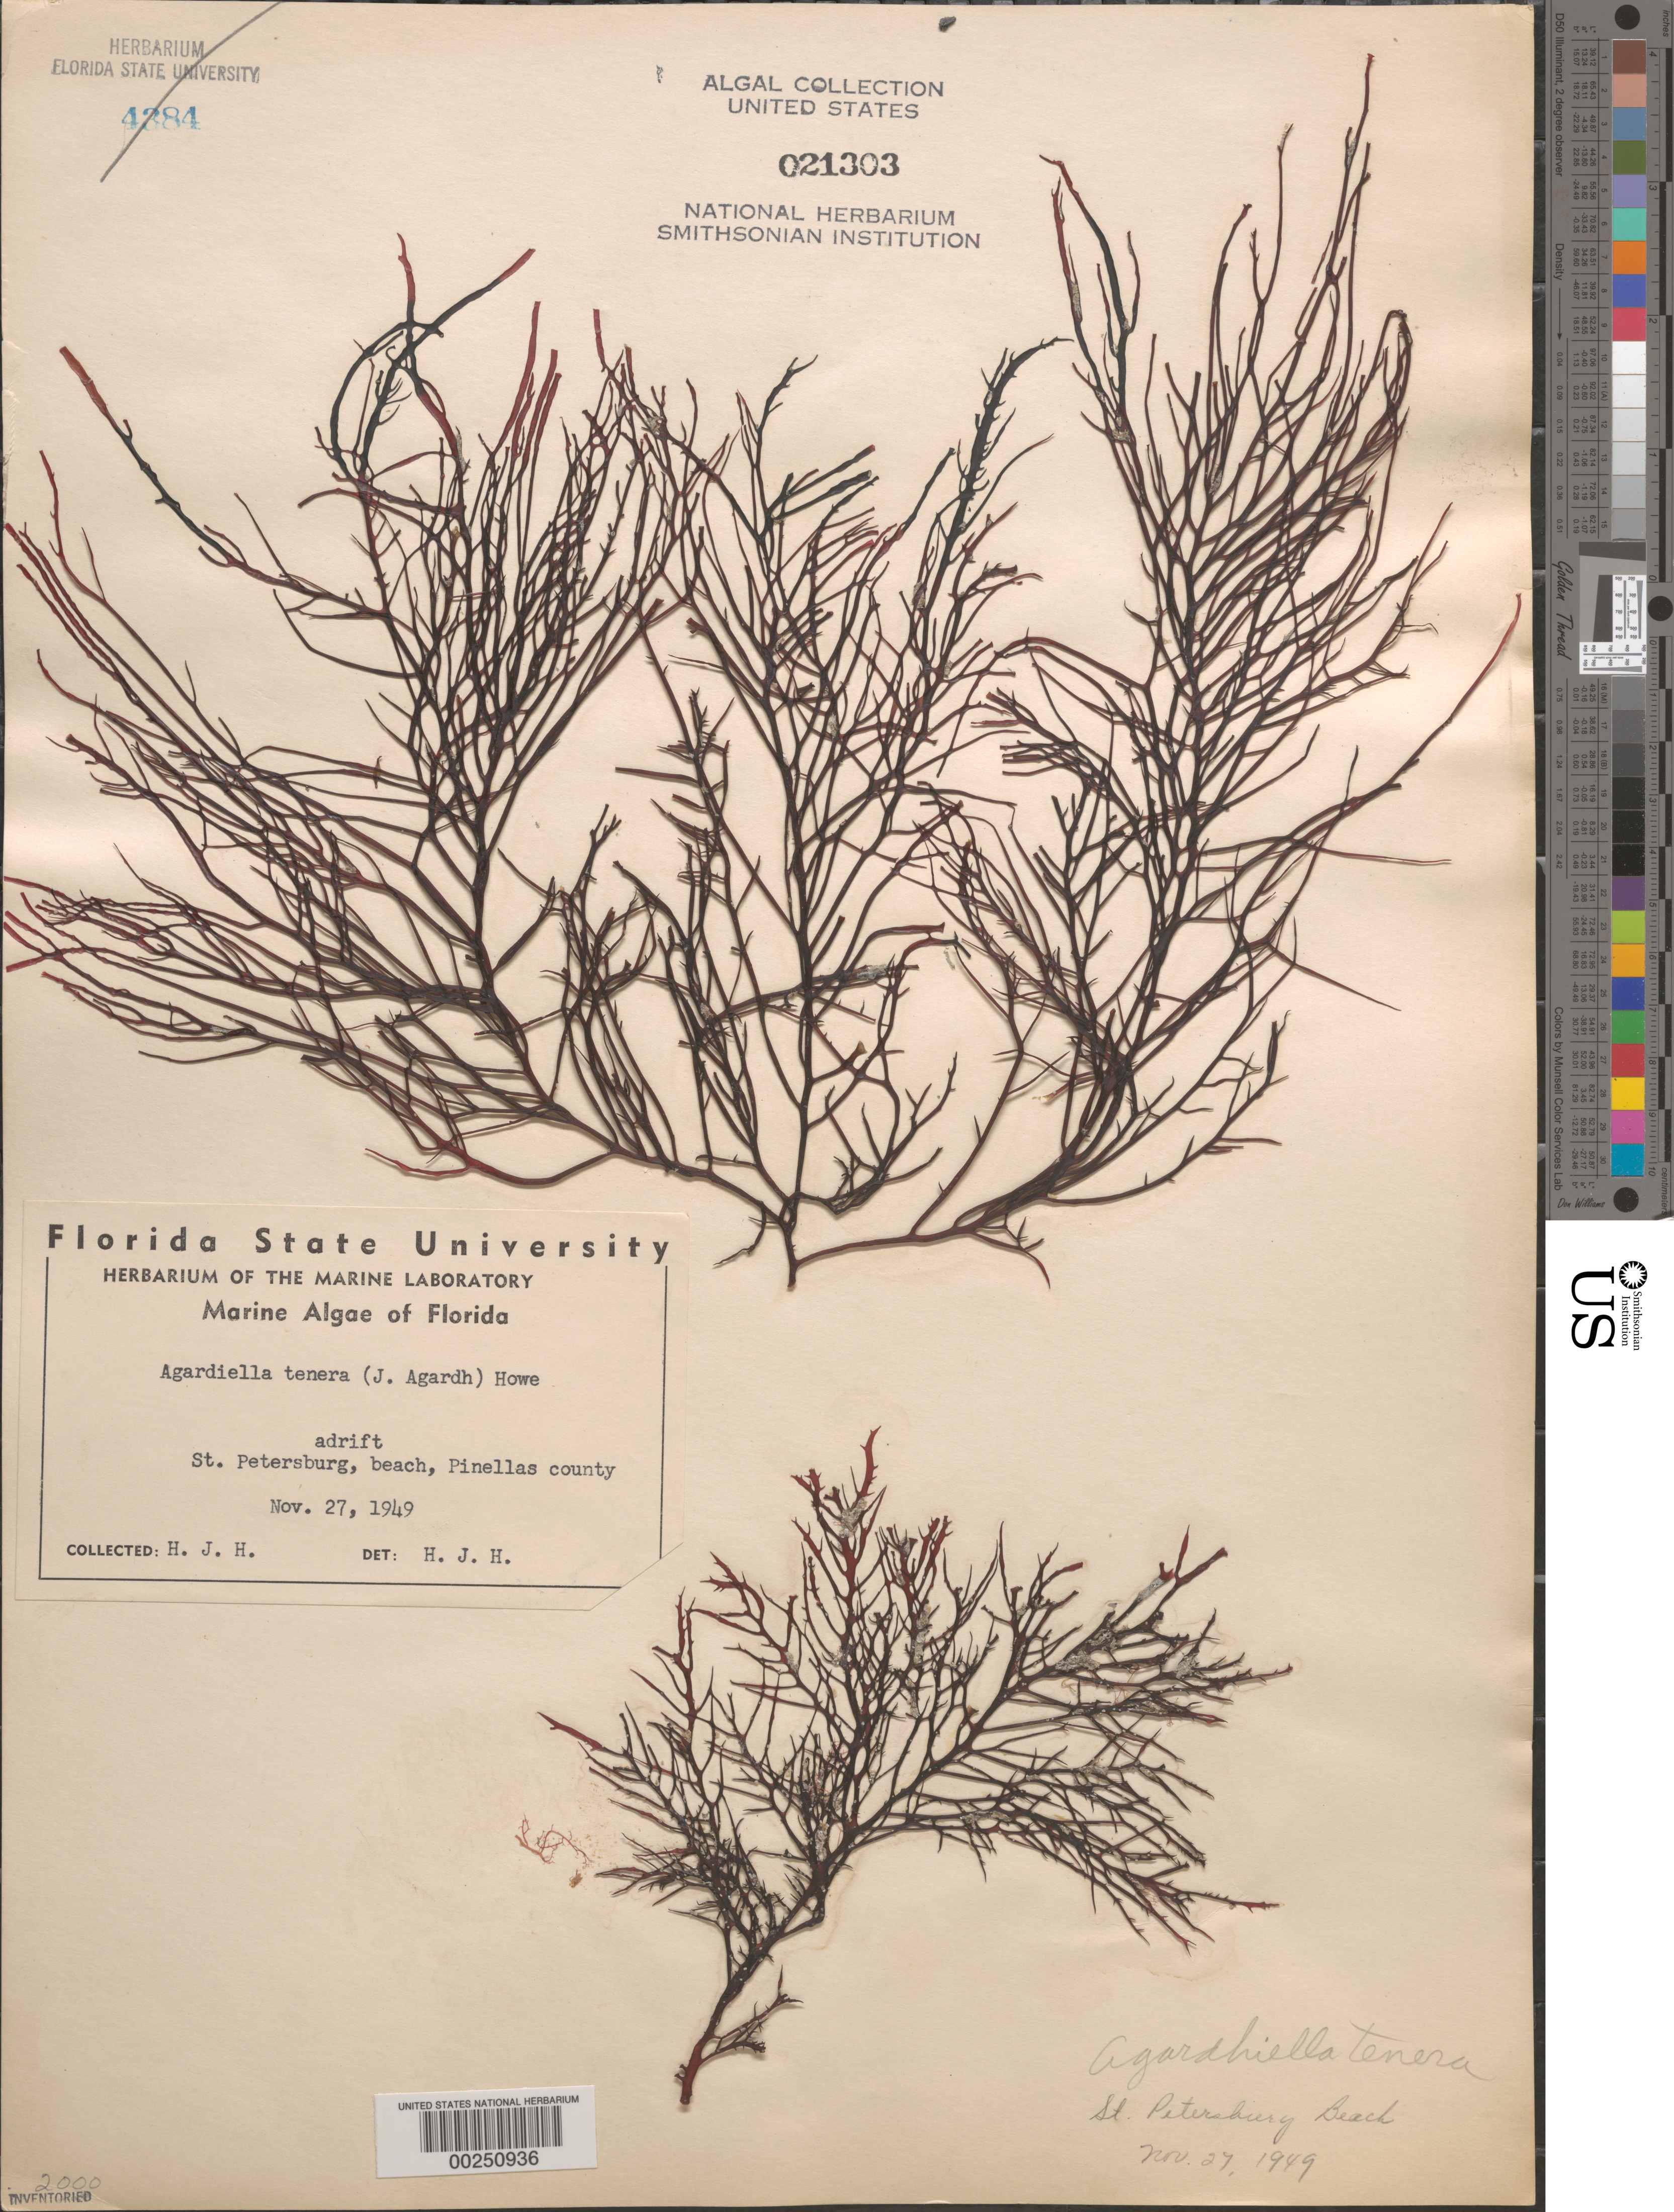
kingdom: Plantae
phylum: Rhodophyta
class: Florideophyceae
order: Gigartinales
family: Solieriaceae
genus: Agardhiella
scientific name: Agardhiella tenera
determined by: Humm, Harold J.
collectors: H. J. Humm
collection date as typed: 27 Nov 1949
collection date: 1949-11-27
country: United States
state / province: Florida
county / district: Pinellas County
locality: St. Petersburg Beach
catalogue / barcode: US 21303